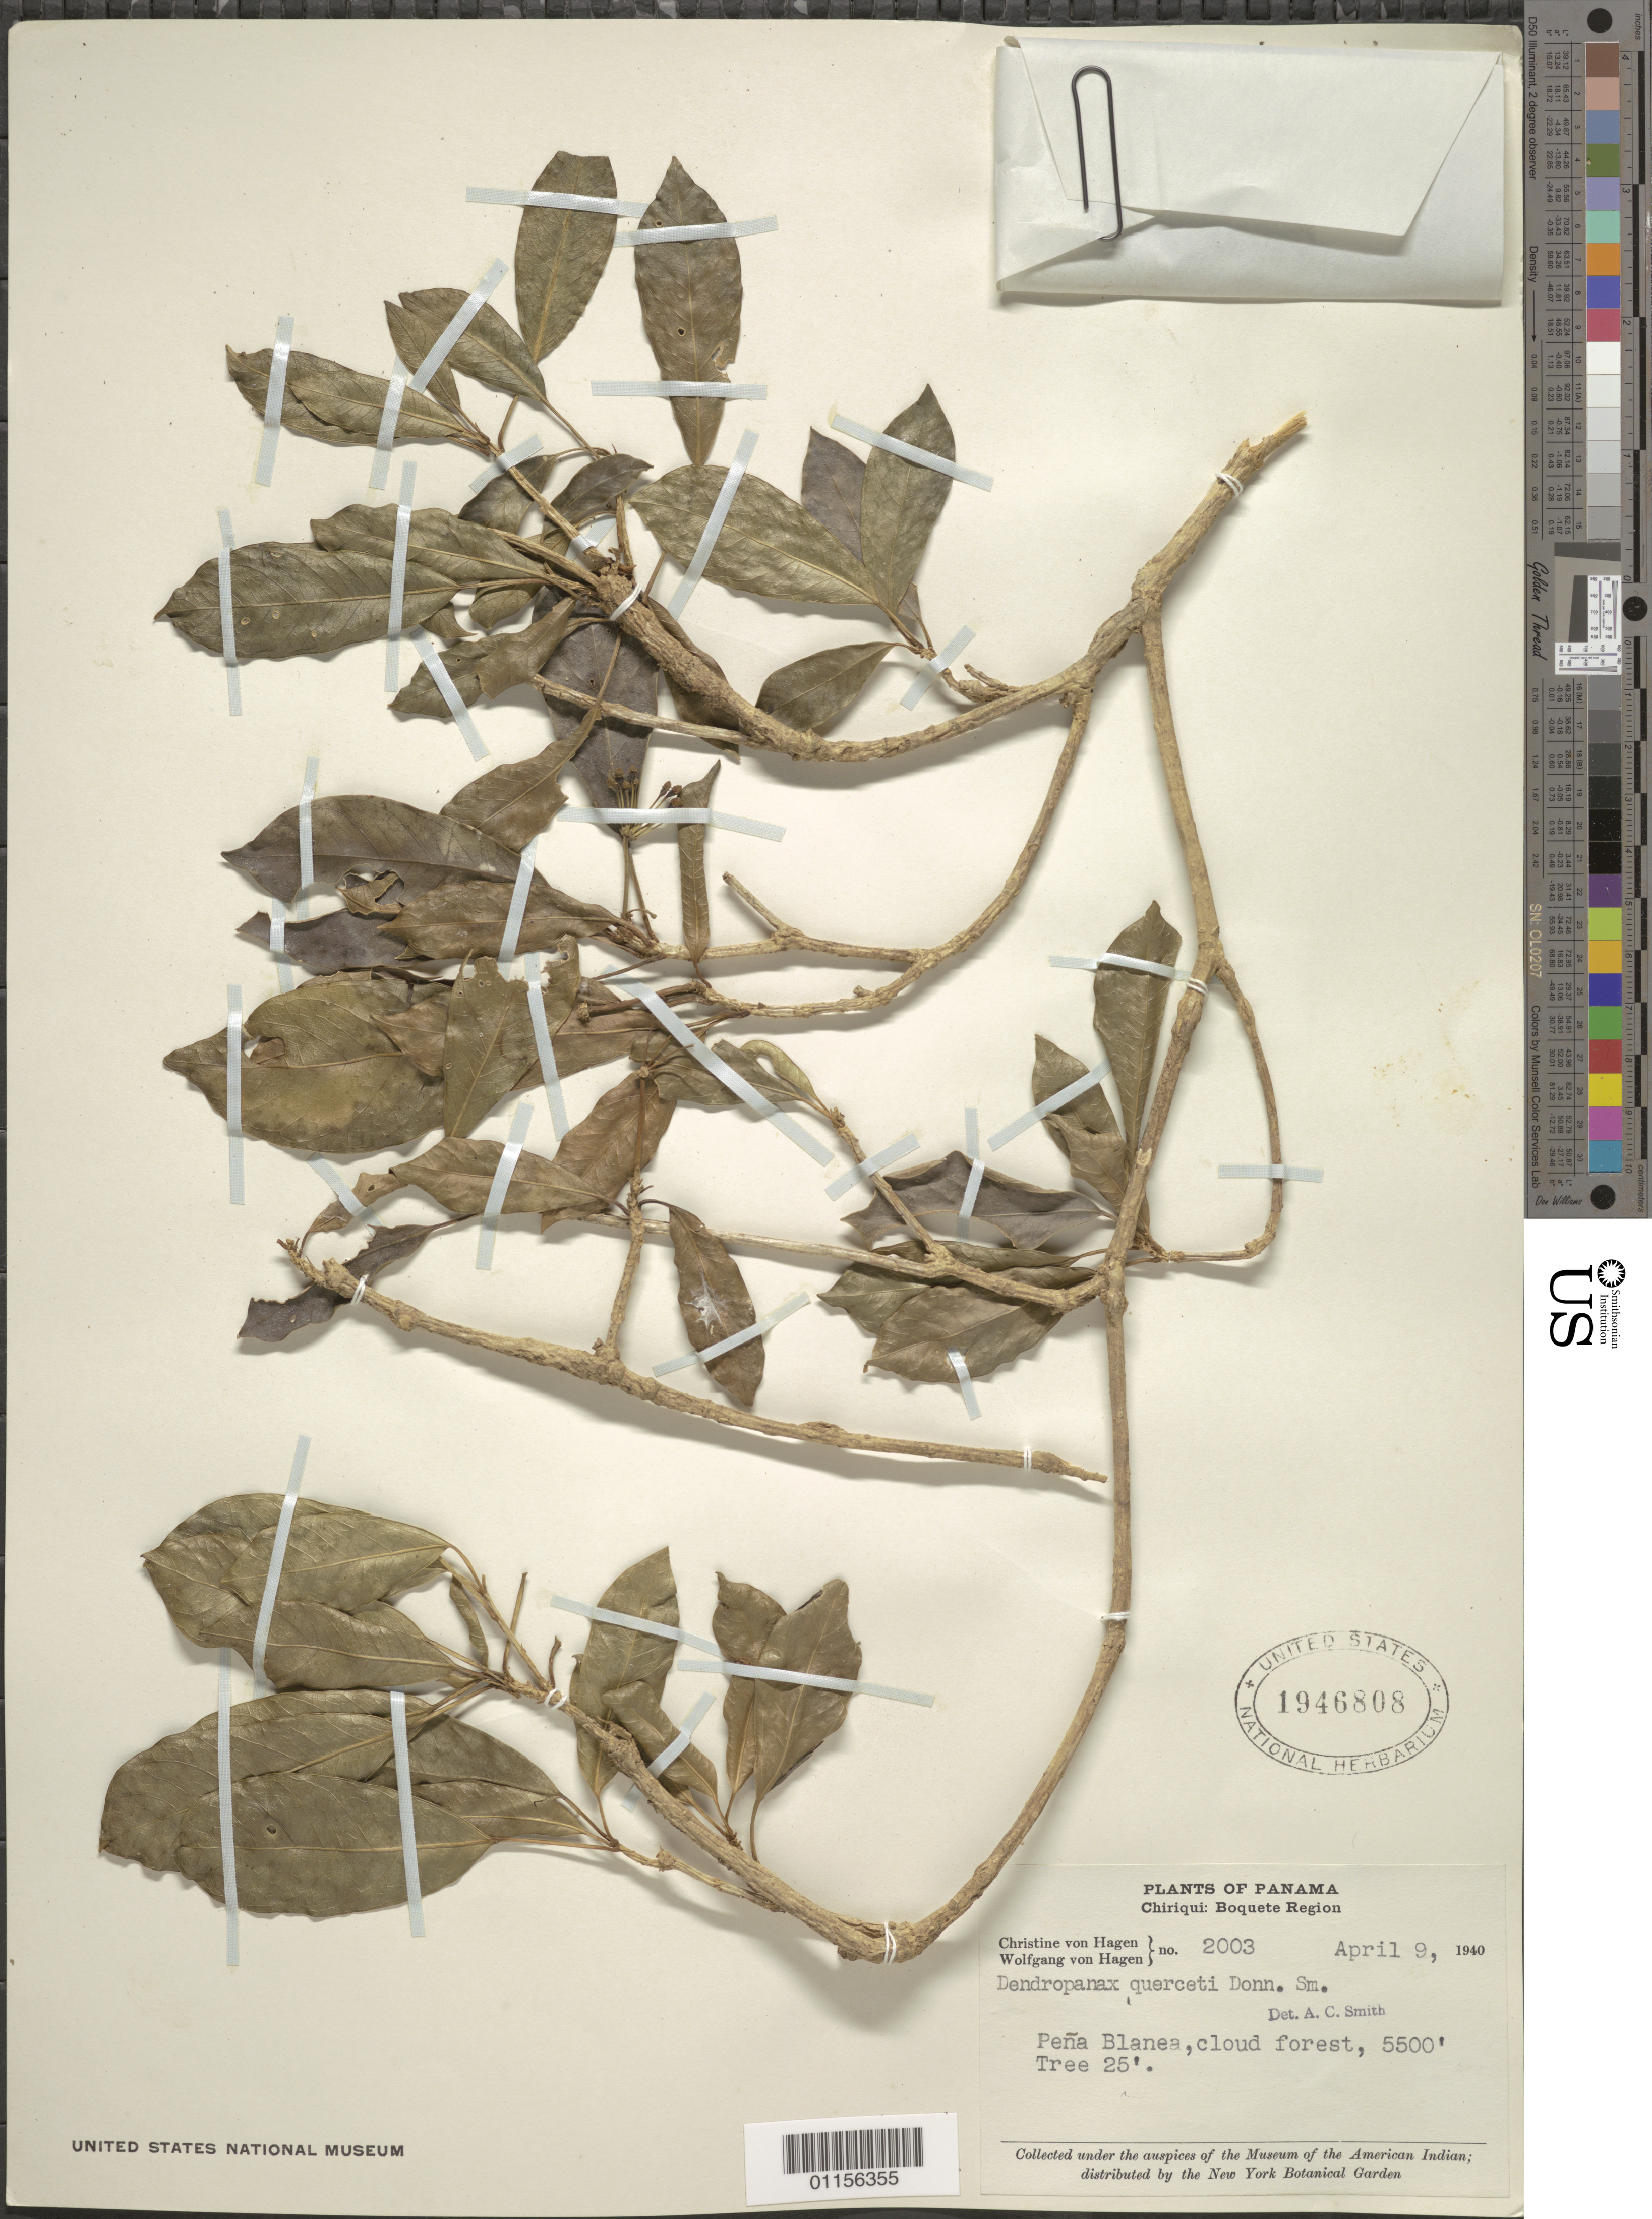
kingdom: Plantae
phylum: Tracheophyta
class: Magnoliopsida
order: Apiales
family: Araliaceae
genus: Dendropanax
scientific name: Dendropanax querceti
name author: Donn. Sm.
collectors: C. Hagen & W. von Hagen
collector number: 2003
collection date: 1940-04-09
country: Panama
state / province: Chiriquí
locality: Boquete Region. Pena Blanea.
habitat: Tree. Cloud forest.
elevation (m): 1676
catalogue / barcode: US 1946808